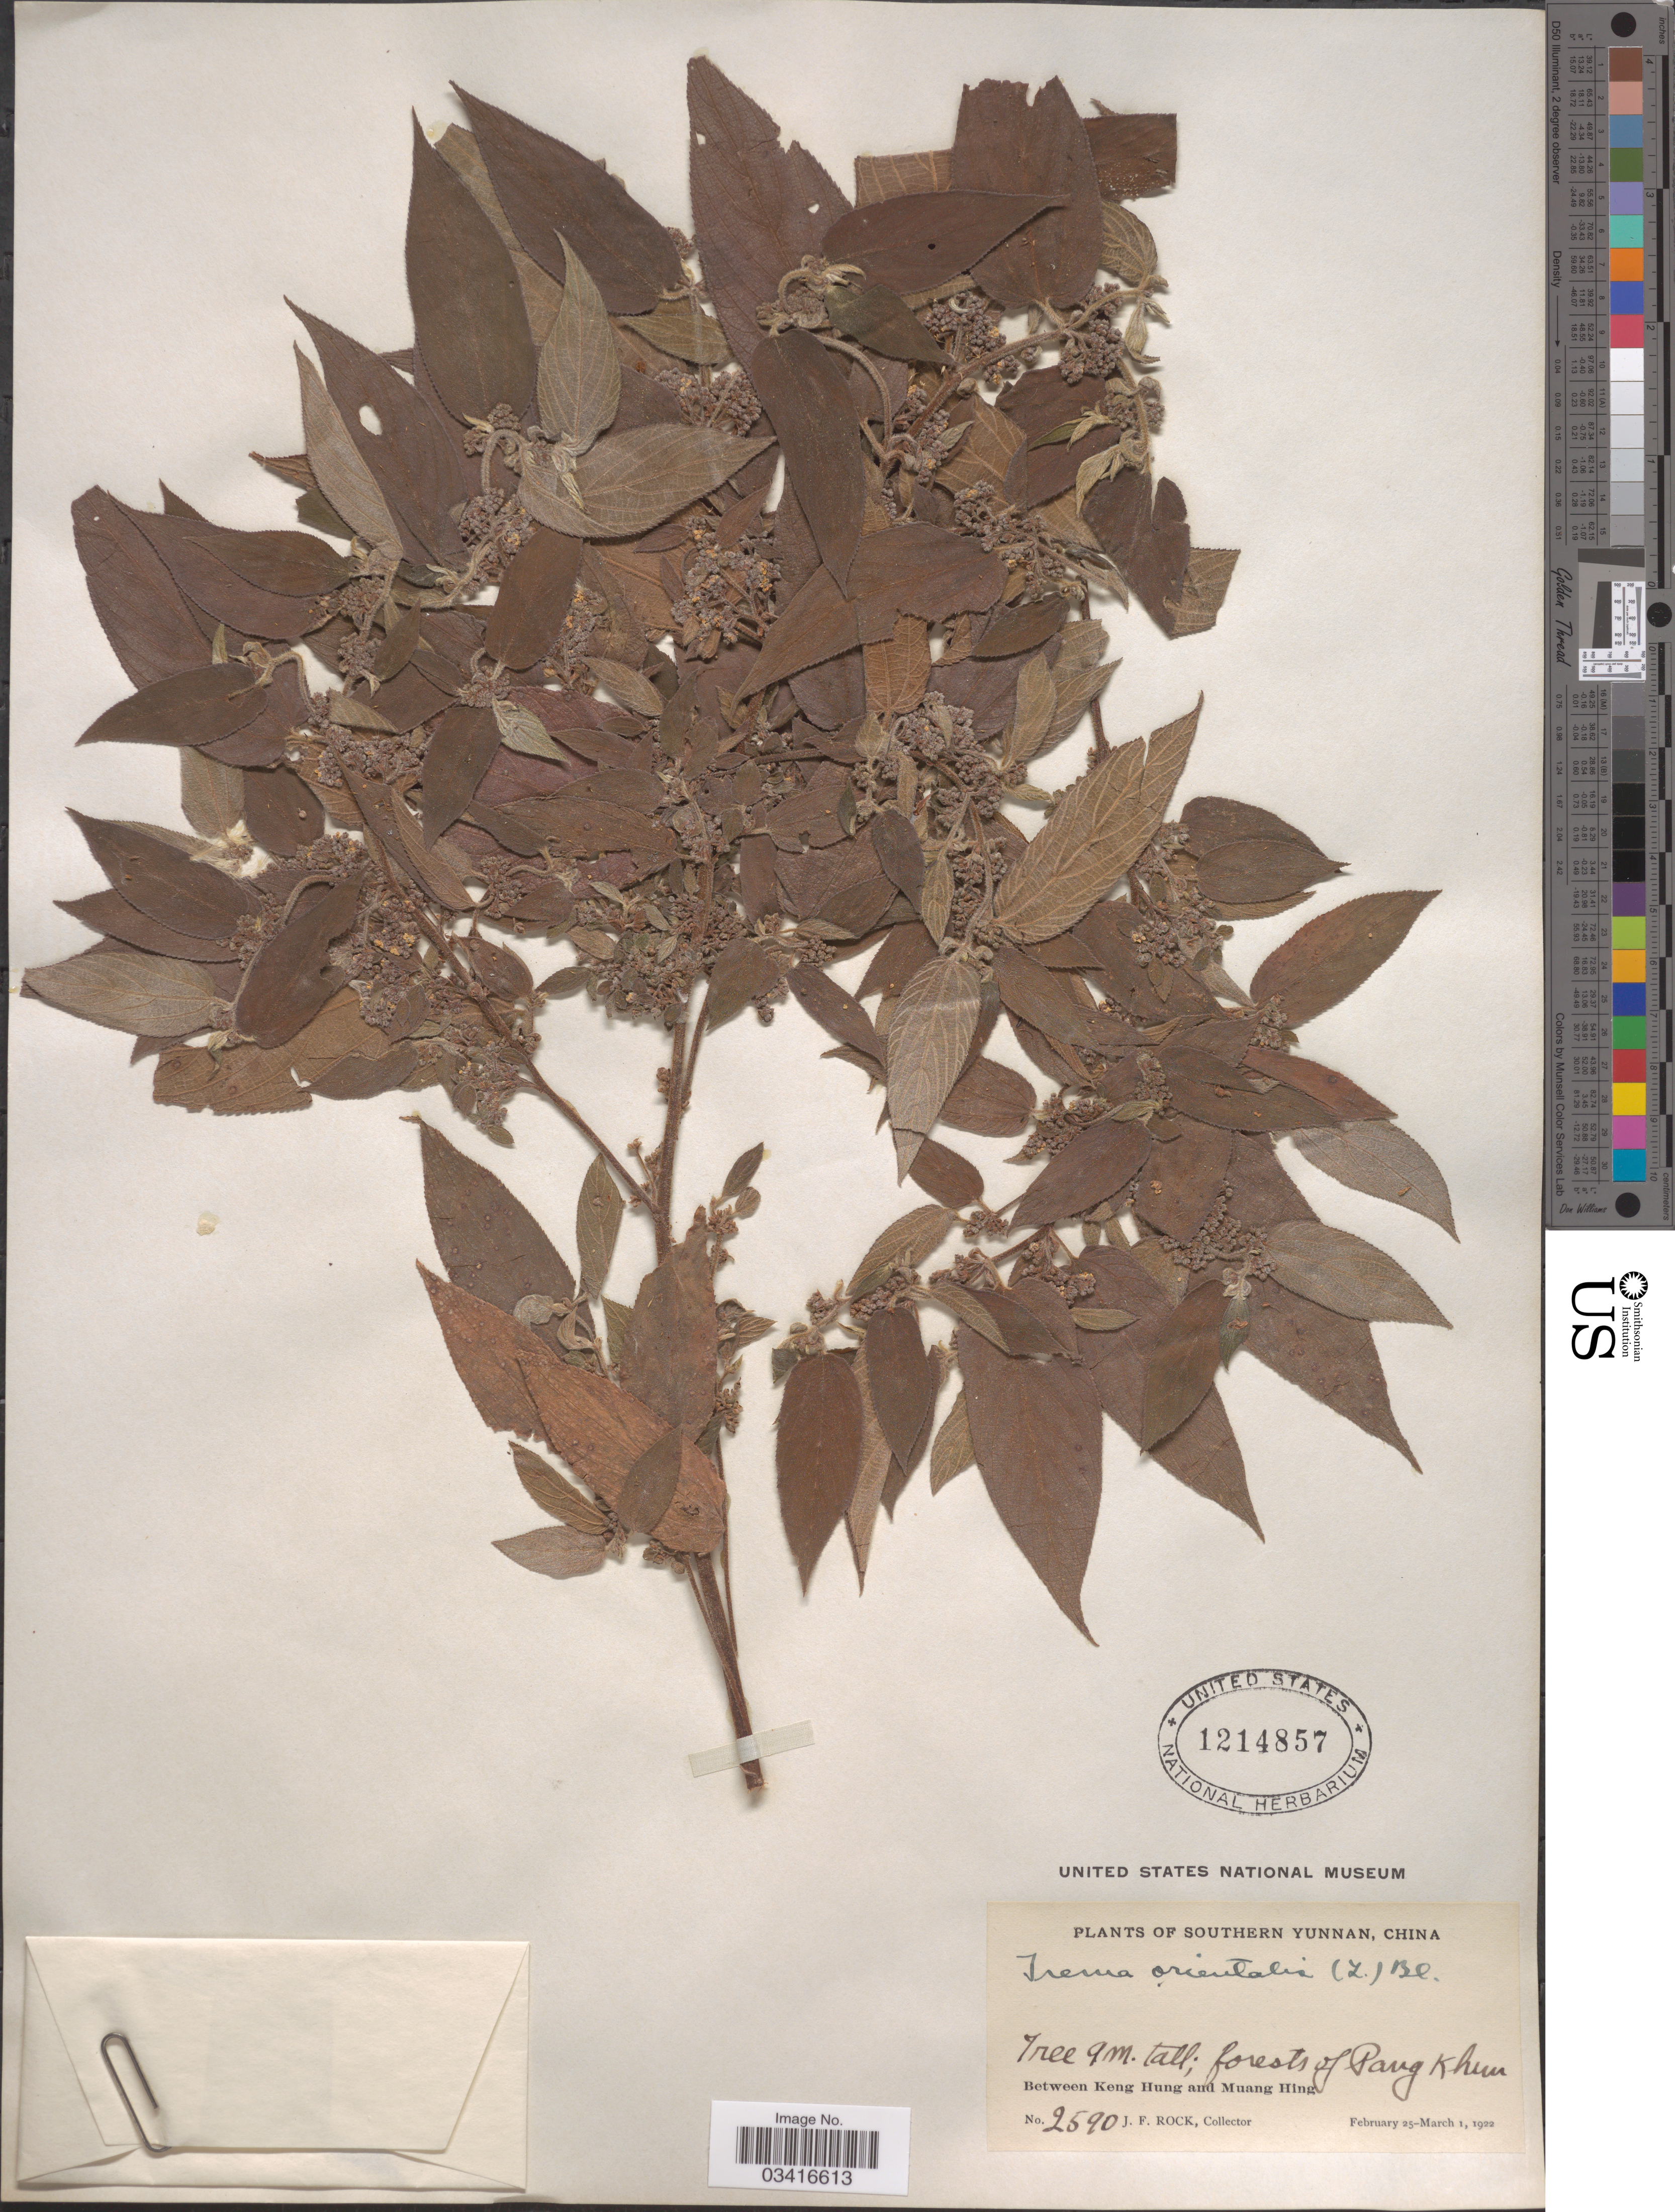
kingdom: Plantae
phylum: Tracheophyta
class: Magnoliopsida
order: Rosales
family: Cannabaceae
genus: Trema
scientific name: Trema orientale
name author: (L.) Blume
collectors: J. Rock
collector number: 2590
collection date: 1922-02-25/1922-03-01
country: China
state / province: Yunnan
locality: Souhtern Yunnan. Forests of Pang Khun. Between Keng Hung and Muang Hing.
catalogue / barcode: US 1214857